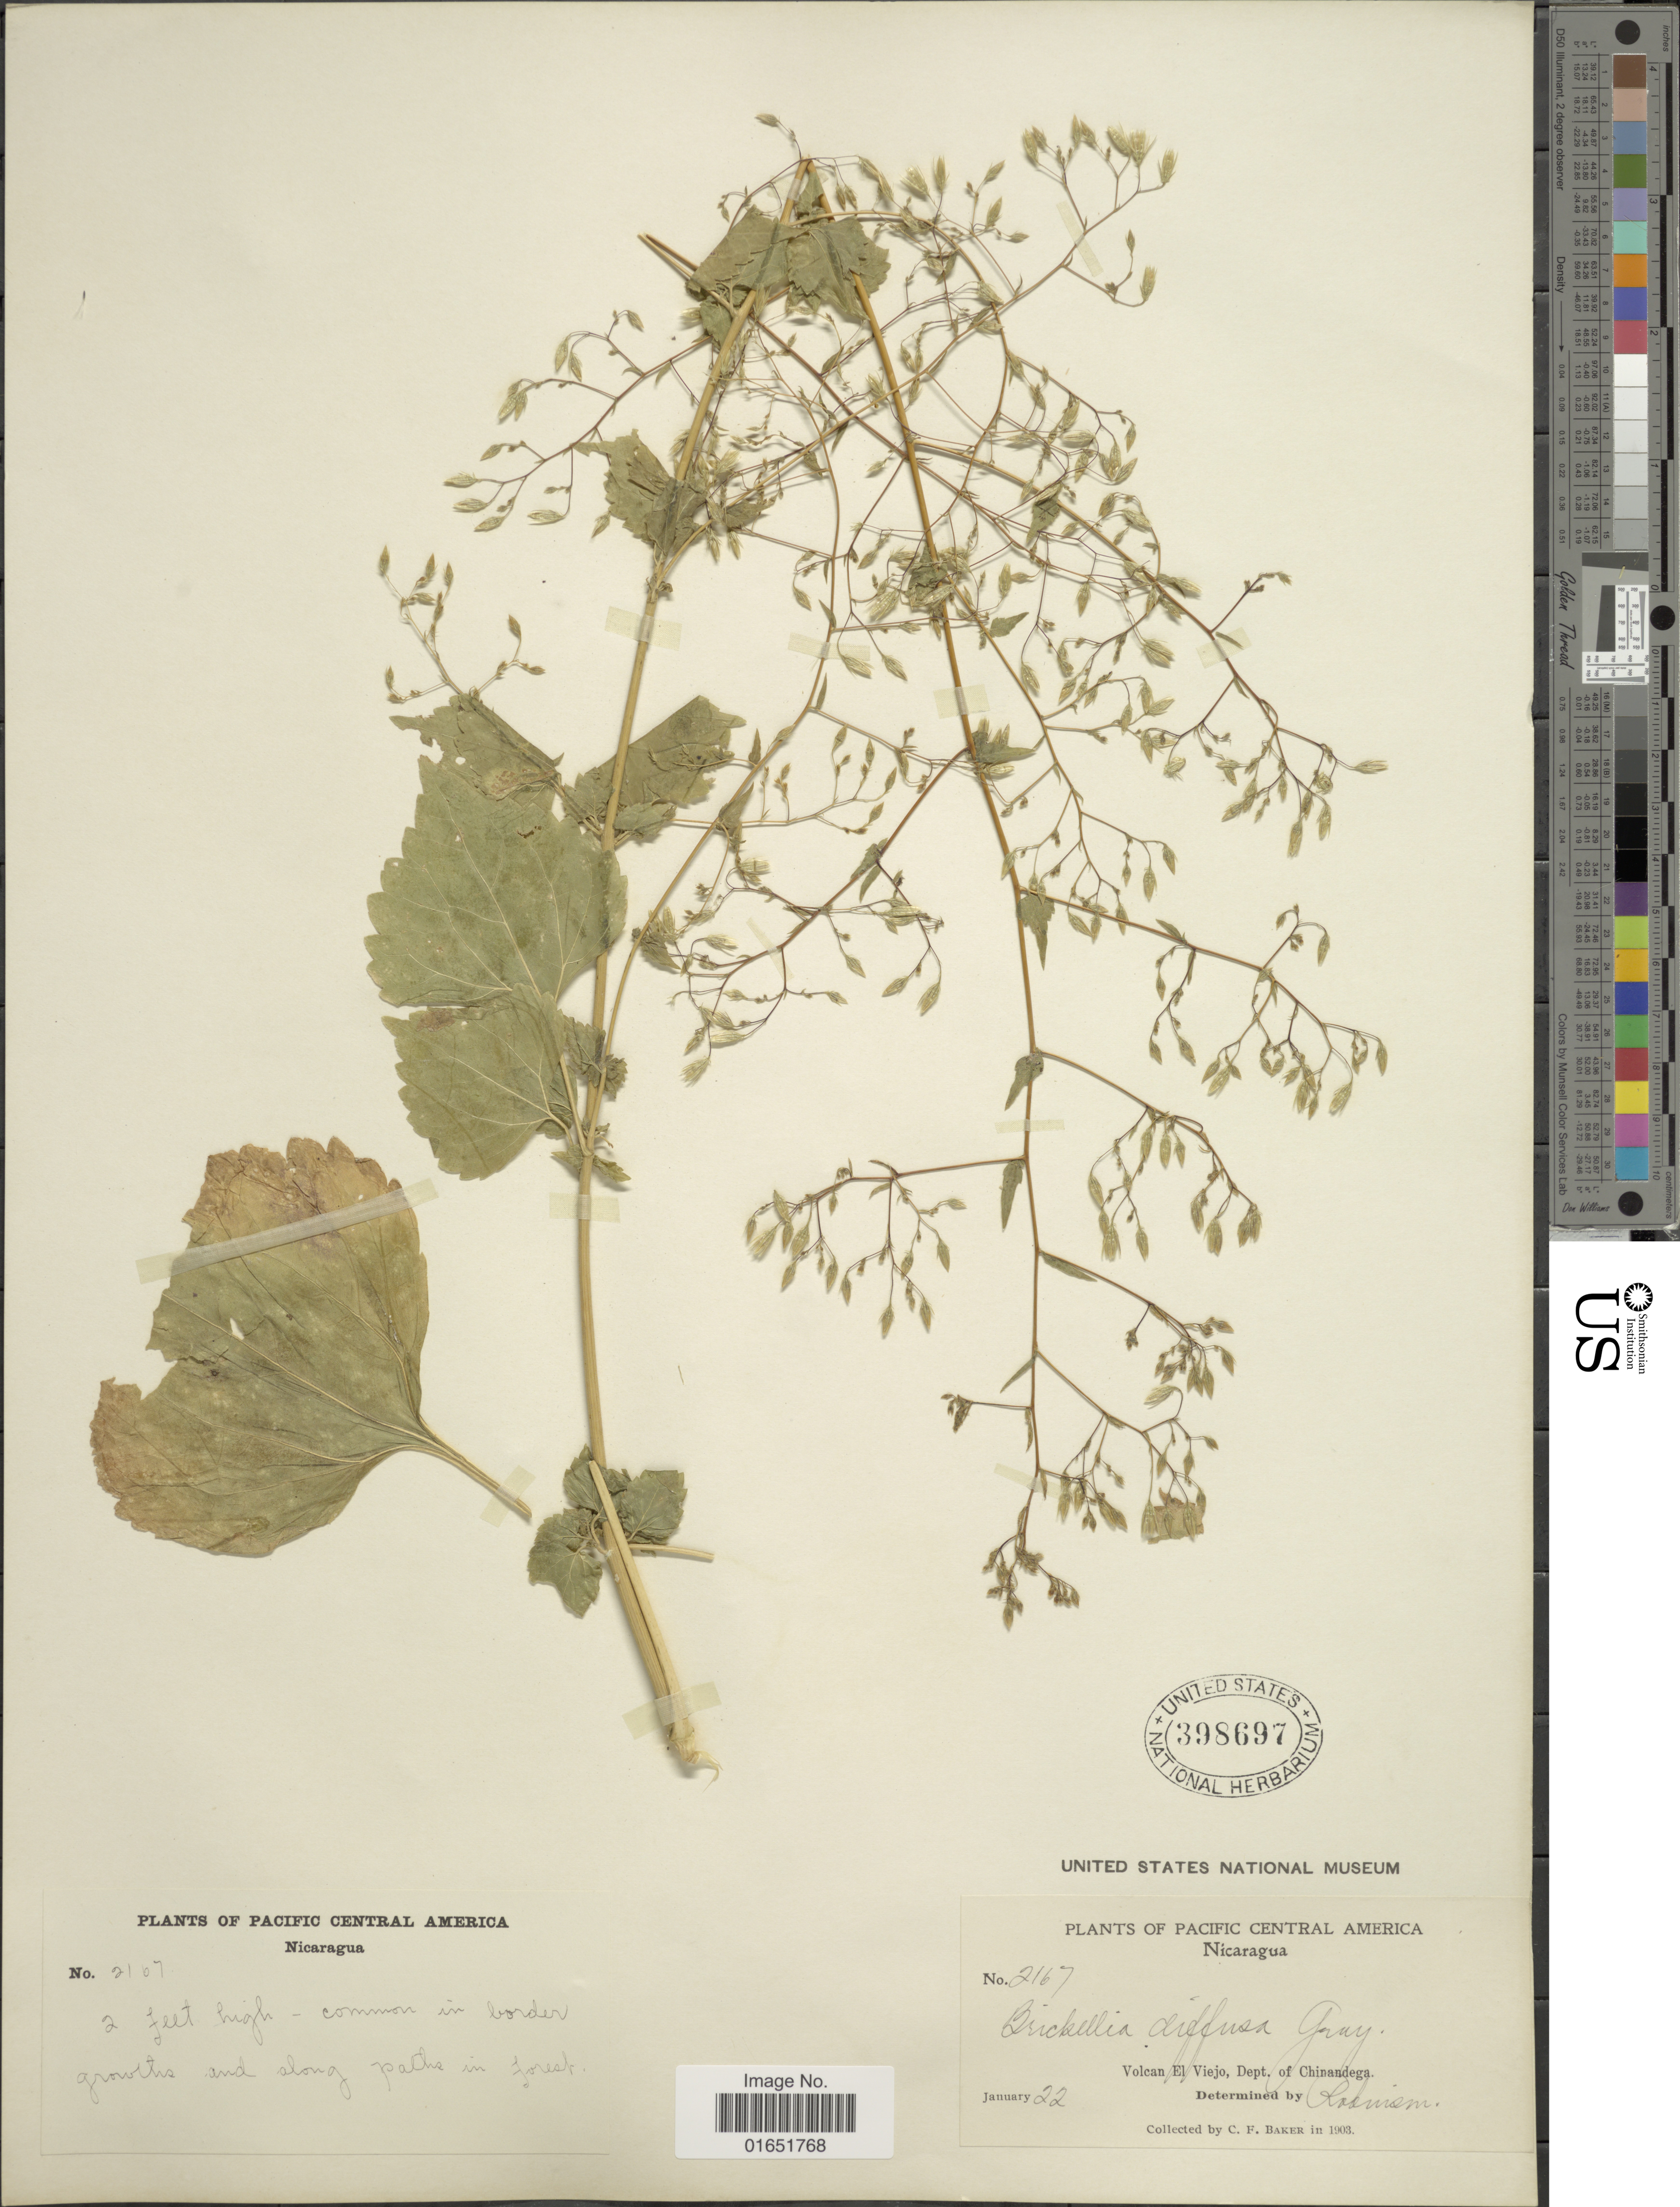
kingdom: Plantae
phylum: Tracheophyta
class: Magnoliopsida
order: Asterales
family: Asteraceae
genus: Brickellia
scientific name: Brickellia diffusa M.E. Jones, nom illeg.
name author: M.E. Jones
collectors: C. F. Baker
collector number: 2167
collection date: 1903-01-22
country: Nicaragua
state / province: Chinandega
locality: Pacific Central America, Volcan El Viejo, Dept. of Chinandega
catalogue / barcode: US 398697